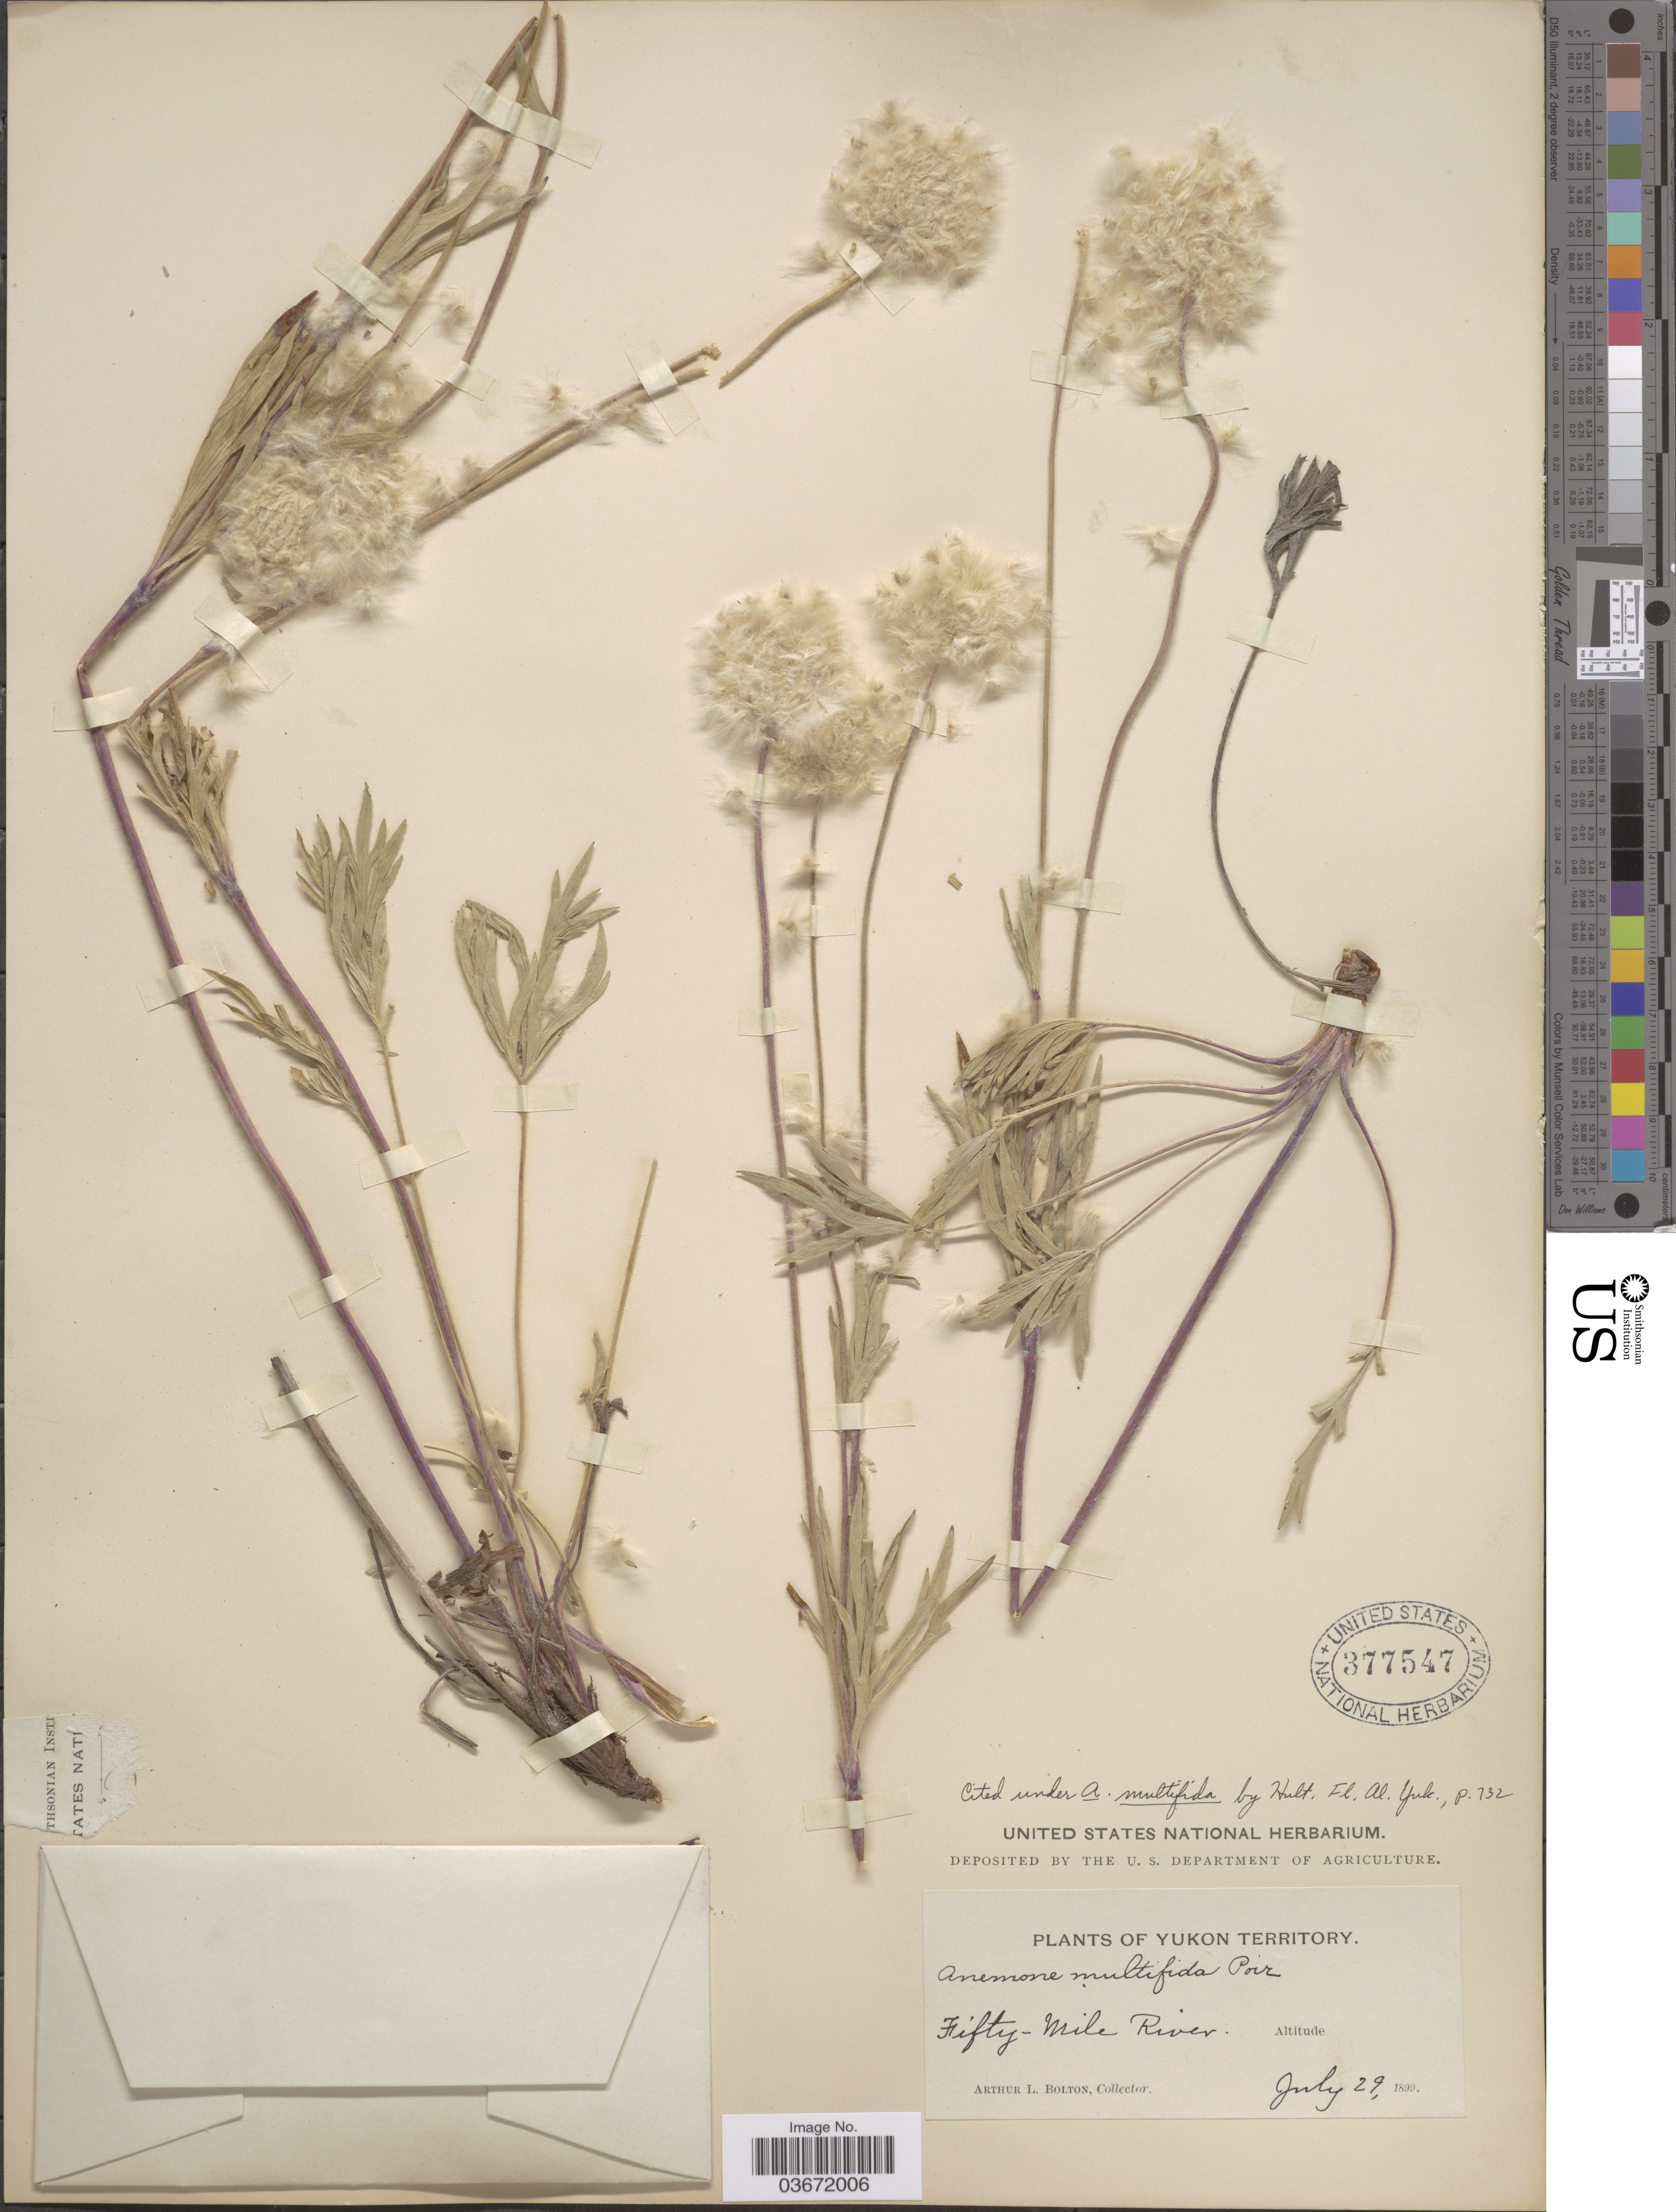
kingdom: Plantae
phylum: Tracheophyta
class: Magnoliopsida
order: Ranunculales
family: Ranunculaceae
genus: Anemone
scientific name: Anemone multifida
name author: Poir.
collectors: A. Bolton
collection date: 1899-07-29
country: Canada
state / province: Yukon Territory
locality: Fifty-Mile River.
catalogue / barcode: US 377547